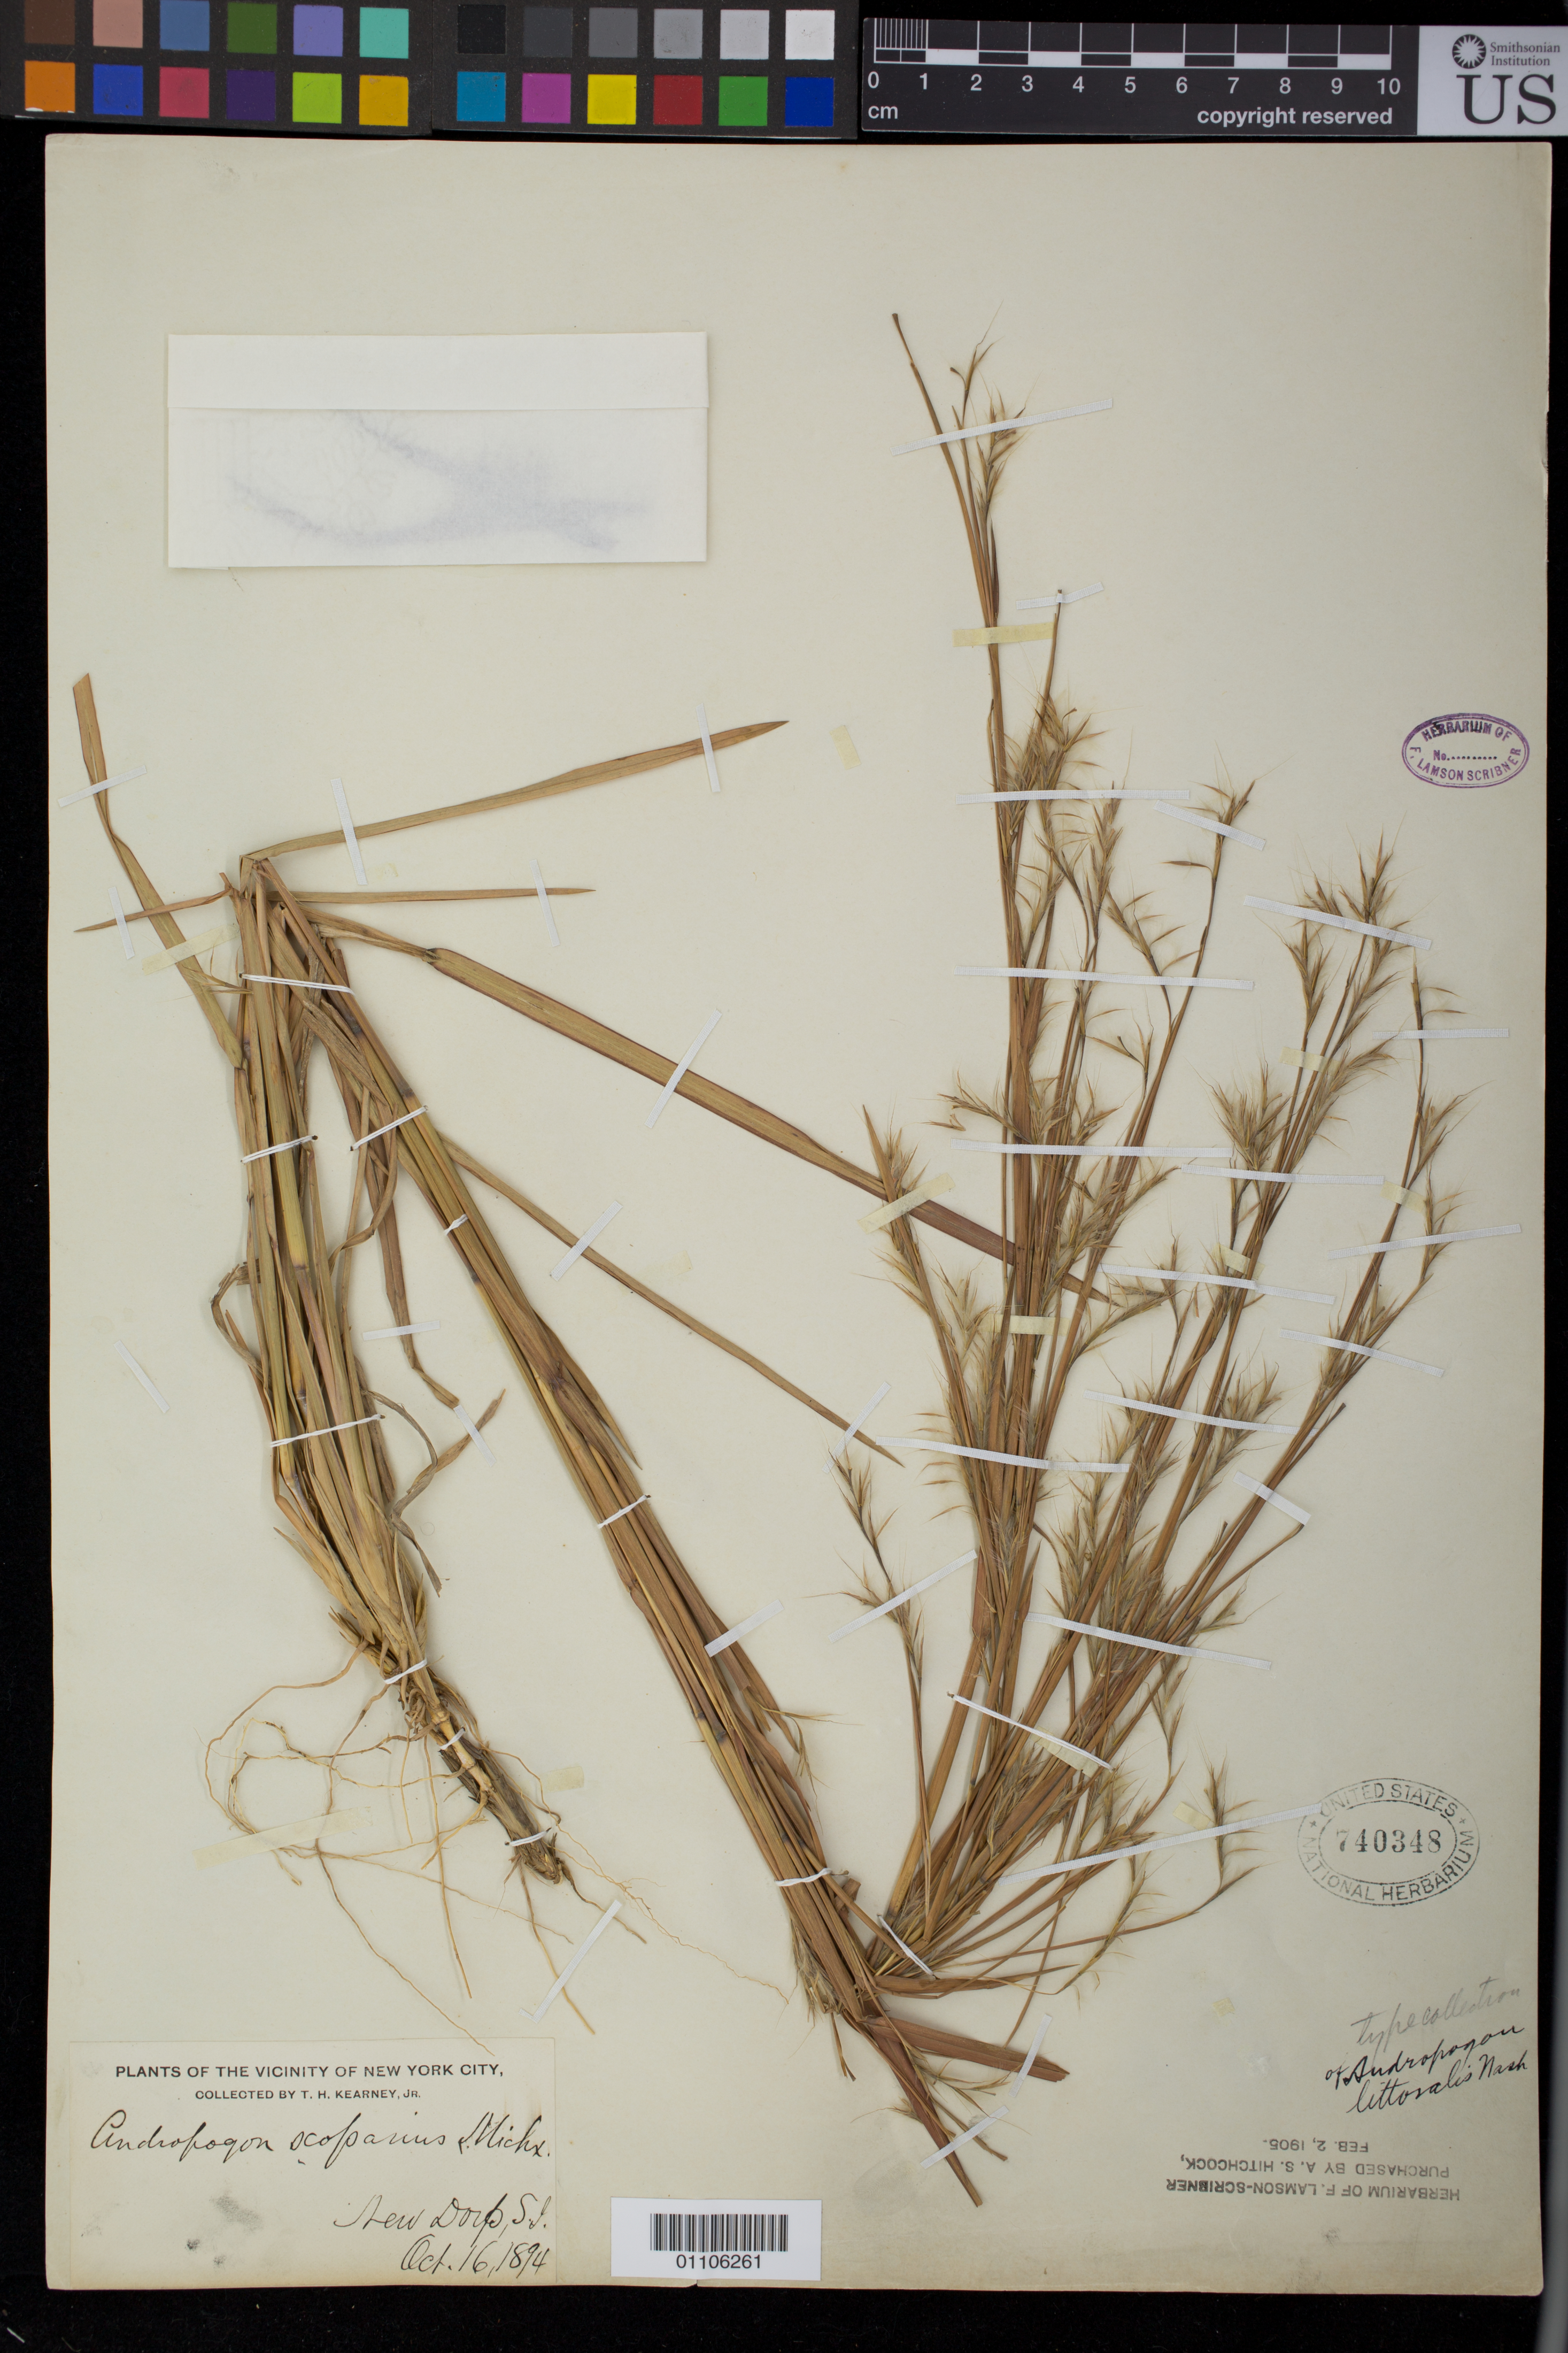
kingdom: Plantae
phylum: Tracheophyta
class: Liliopsida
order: Poales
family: Poaceae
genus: Andropogon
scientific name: Andropogon littoralis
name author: Nash in Britton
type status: Possible Syntype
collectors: T. H. Kearney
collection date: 1894-10-16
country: United States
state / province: New York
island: Staten Island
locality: Vicinity of New York City. New Dorp, S.I. [Staten Island]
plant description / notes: Protologue cites no collections, only "N.Y. and N.J. Aug.-Oct."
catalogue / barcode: US 740348